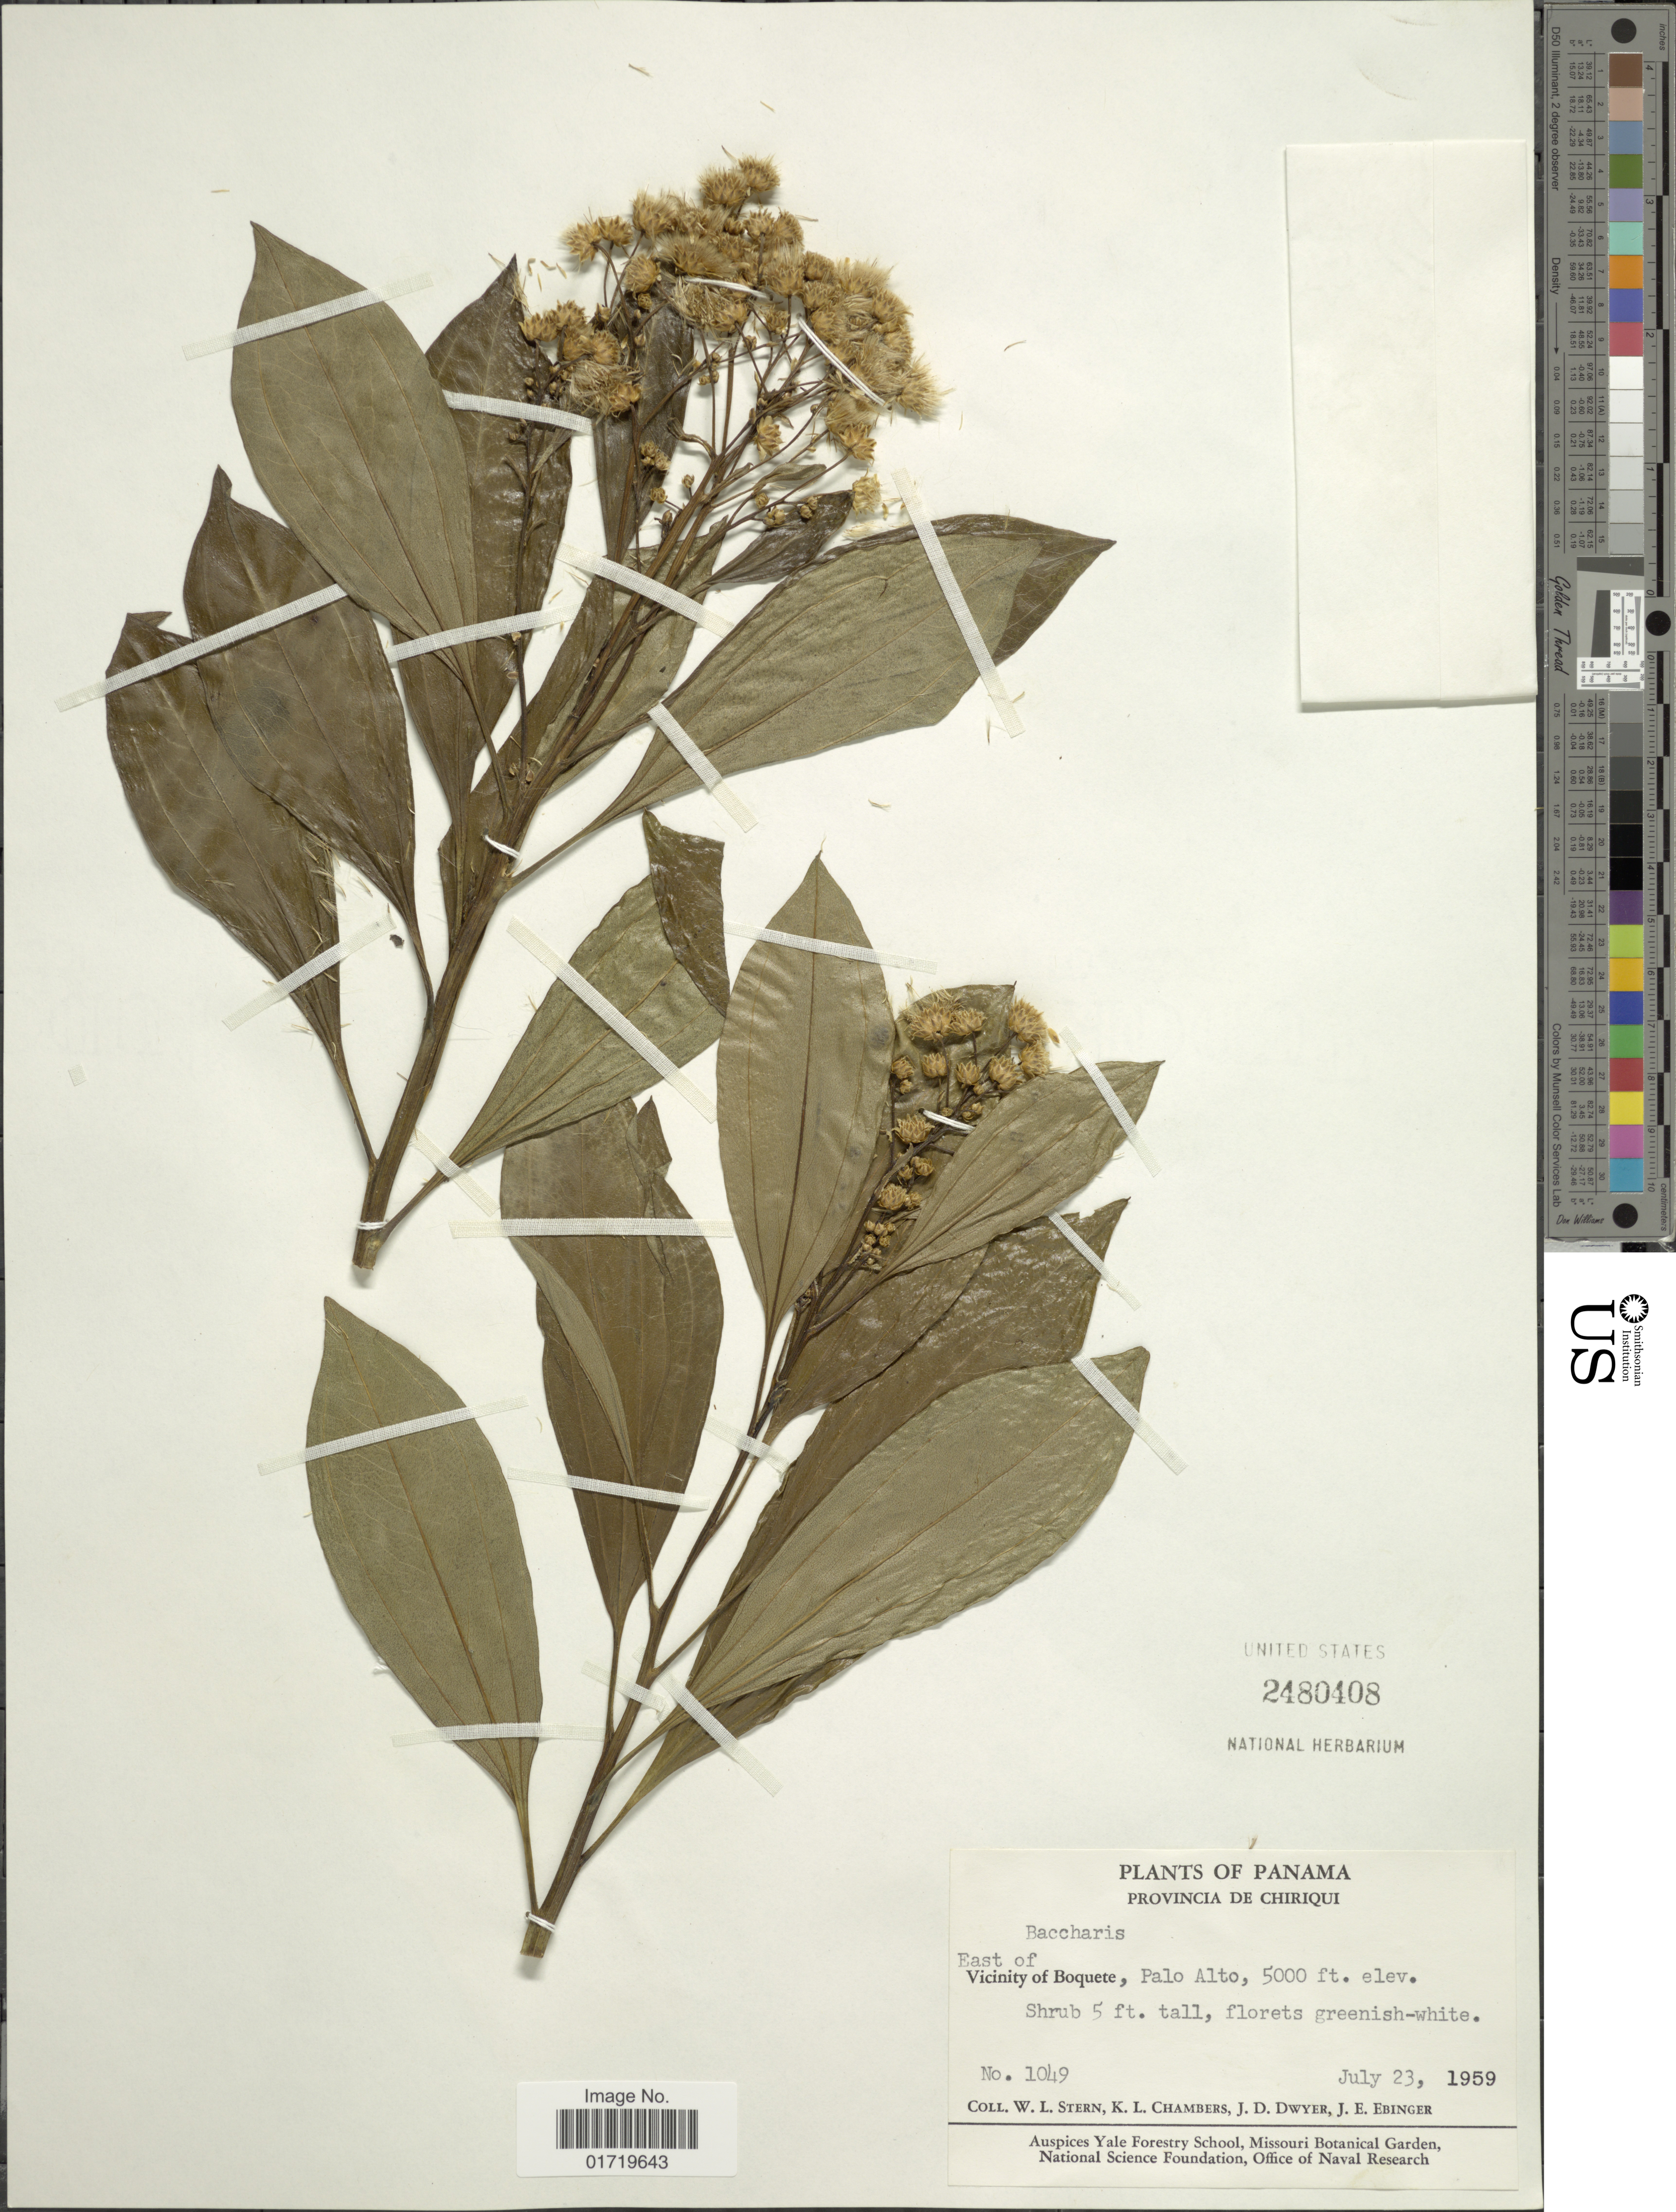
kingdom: Plantae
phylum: Tracheophyta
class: Magnoliopsida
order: Asterales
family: Asteraceae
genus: Baccharis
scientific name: Baccharis pedunculata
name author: (Mill.) Cabrera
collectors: W. L. Stern, K. Chambers, J. D. Dwyer & J. Ebinger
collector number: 1049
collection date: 1959-07-23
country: Panama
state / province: Chiriqui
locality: East of Vicinity of Boquete, Palo Alto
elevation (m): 1524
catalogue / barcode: US 2480408